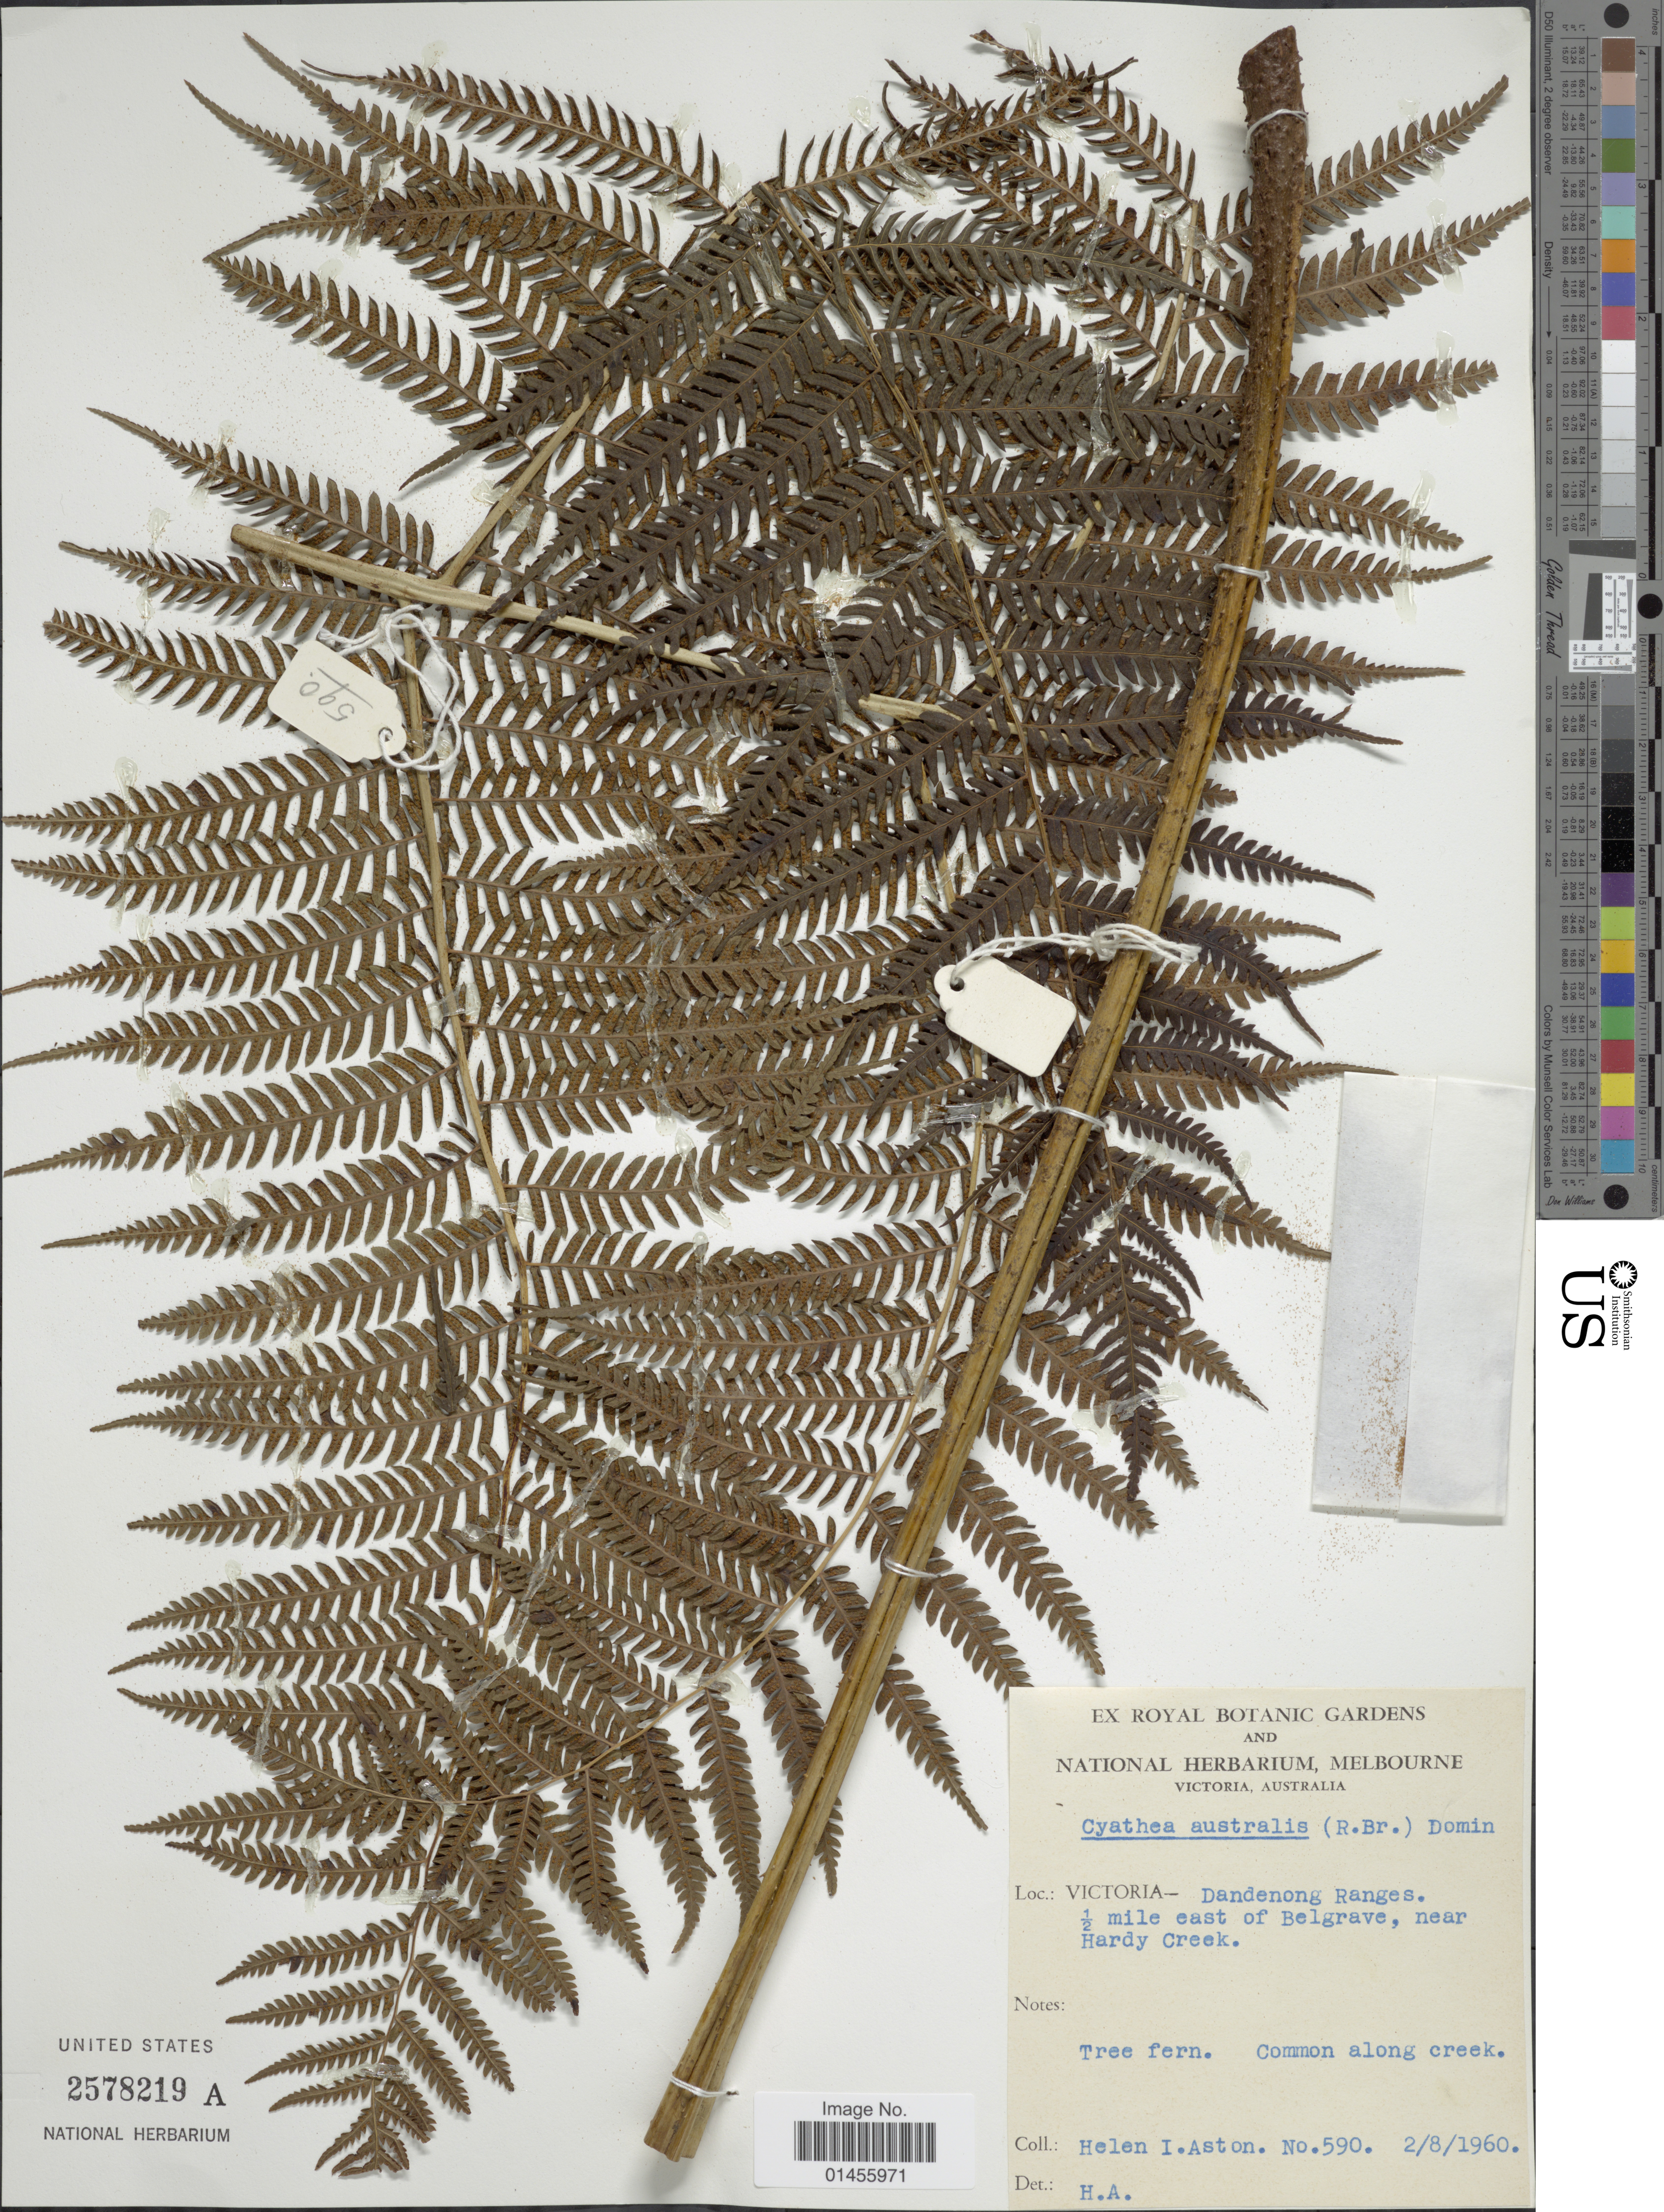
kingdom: Plantae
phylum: Tracheophyta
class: Polypodiopsida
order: Cyatheales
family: Cyatheaceae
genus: Alsophila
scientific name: Alsophila australis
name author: R. Br.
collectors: H. I. Aston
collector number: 590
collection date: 1960-08-02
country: Australia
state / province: Victoria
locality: Victoria: Dandeong Ranges. 0.5 mile east of Belgrave, near Hardy Creek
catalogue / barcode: US 2578219A